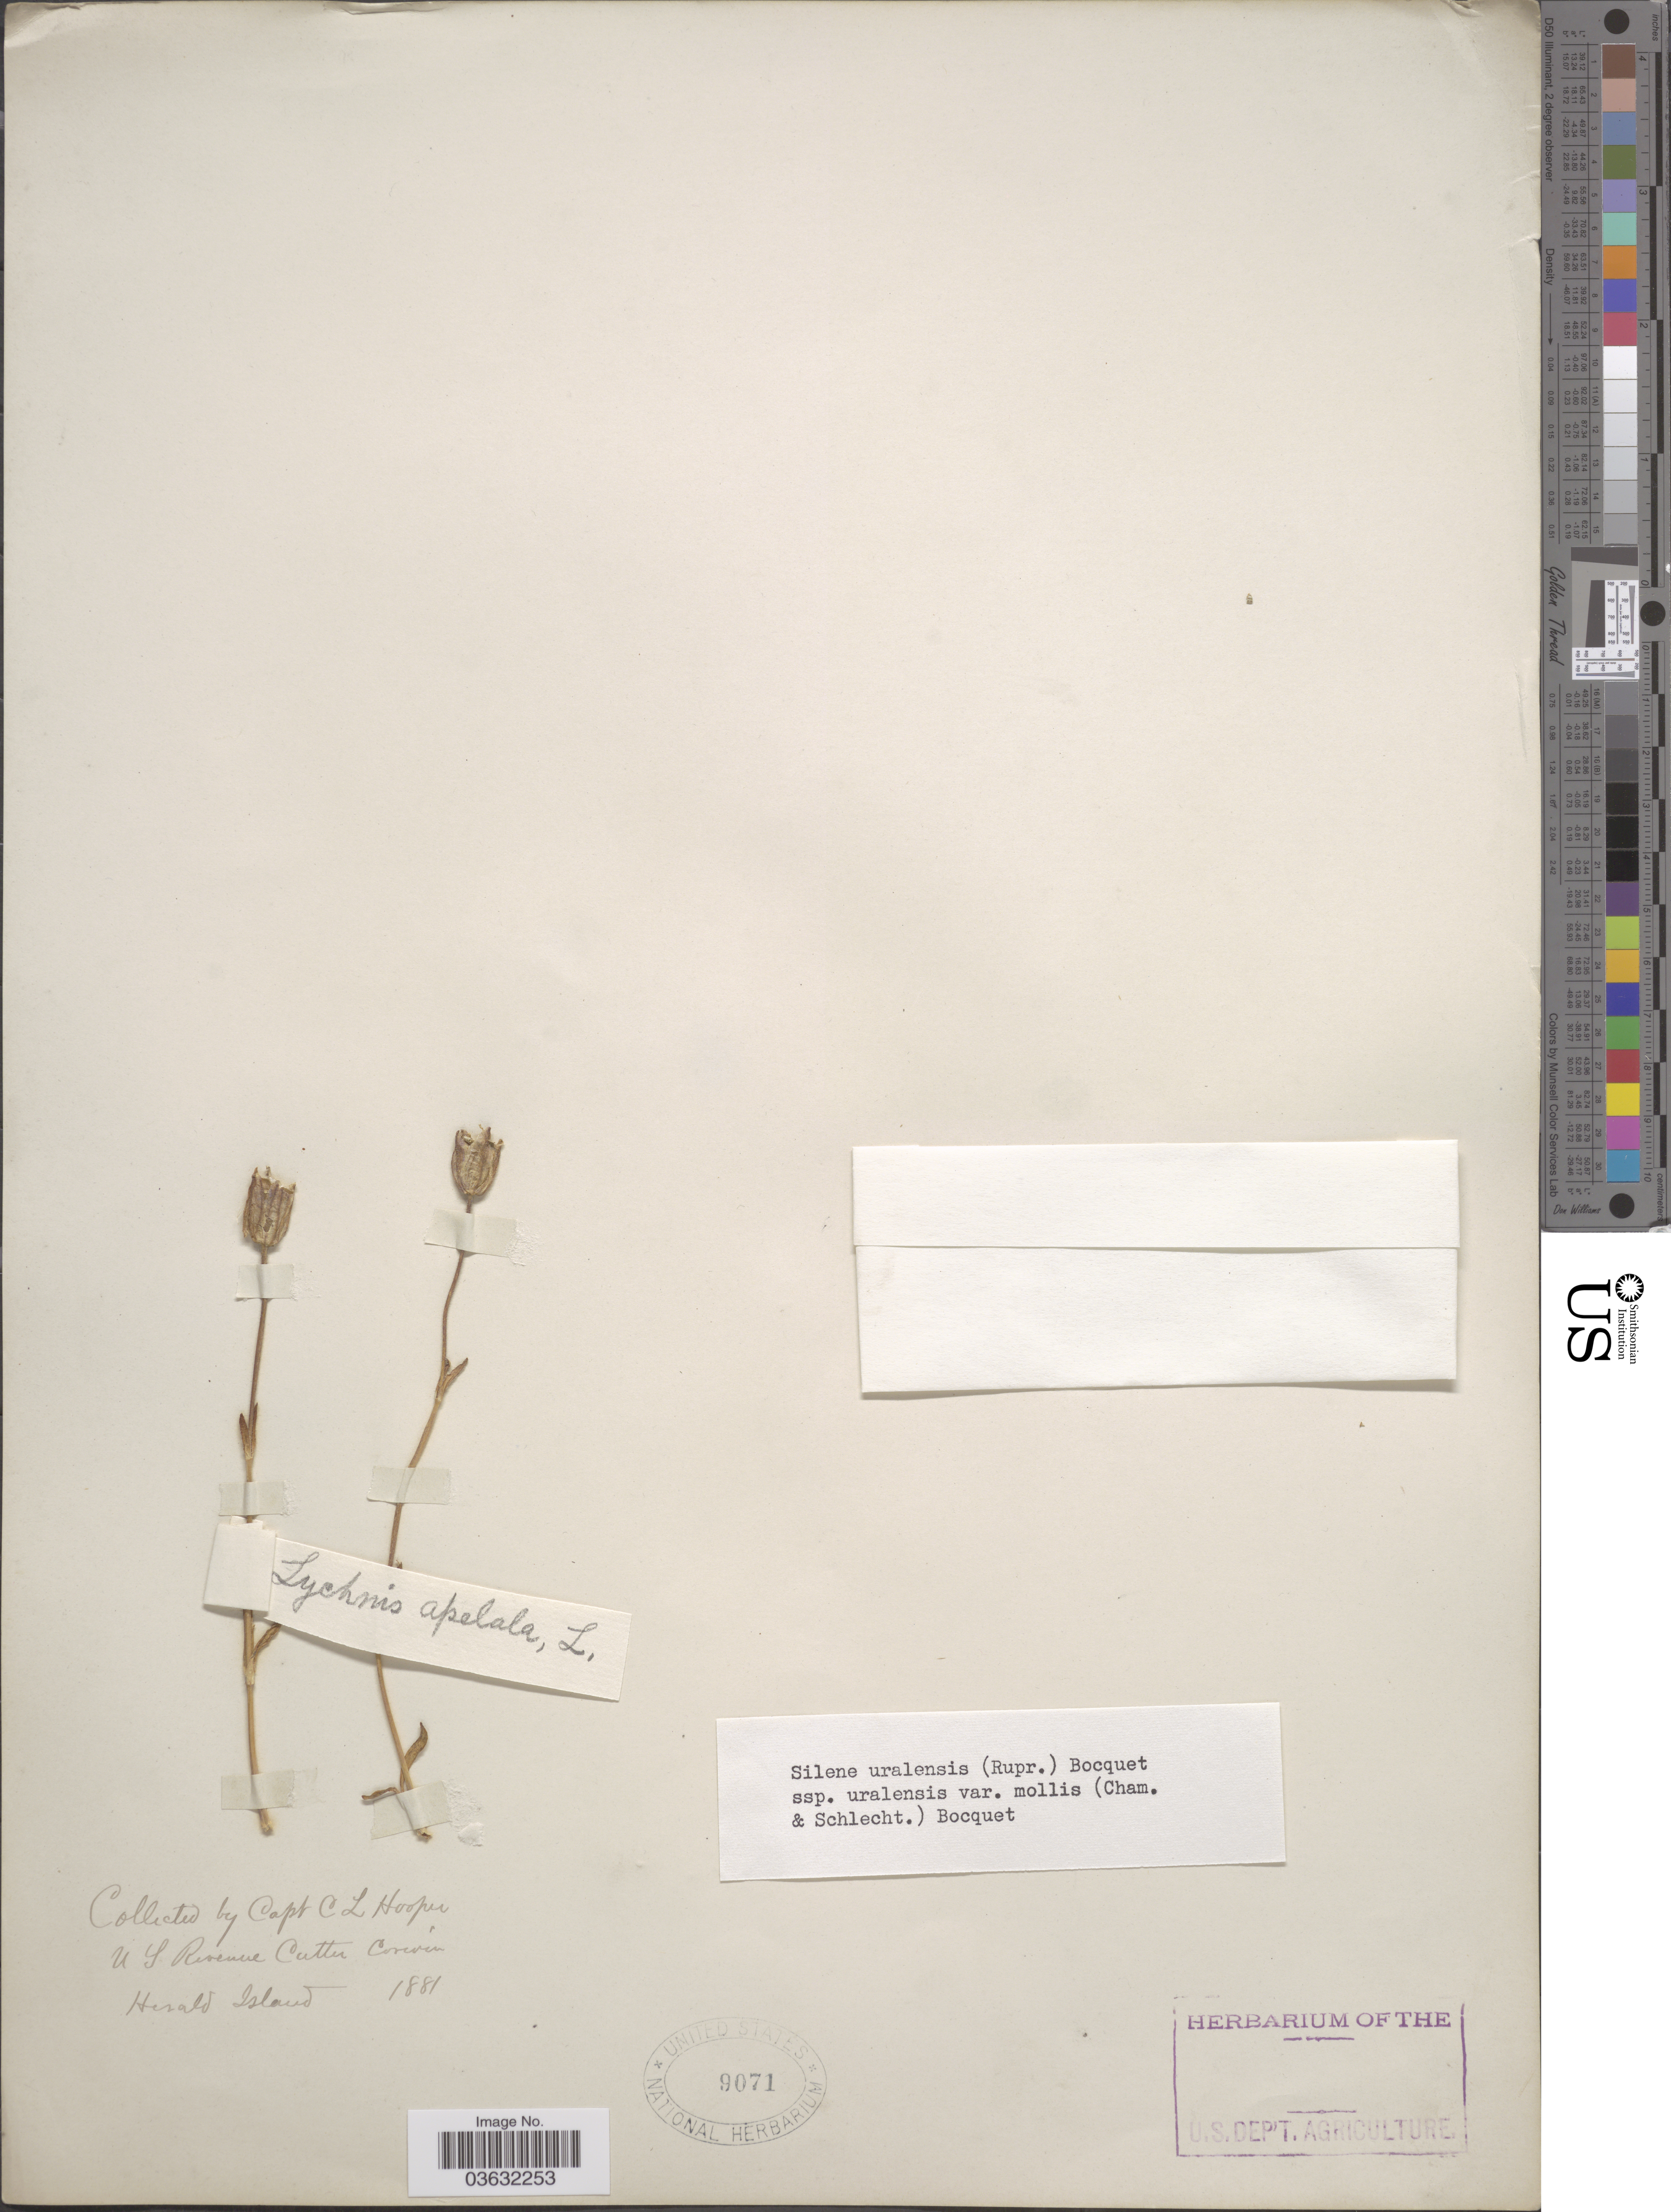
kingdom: Plantae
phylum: Tracheophyta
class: Magnoliopsida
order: Caryophyllales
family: Caryophyllaceae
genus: Silene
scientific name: Silene uralensis var. mollis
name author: (Cham. & Schltdl.) Bocquet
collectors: C. Hooper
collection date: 1881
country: Russian Federation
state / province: Chukotka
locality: U. S. Revenue Cutter Corwin. Herald Island.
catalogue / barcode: US 9071